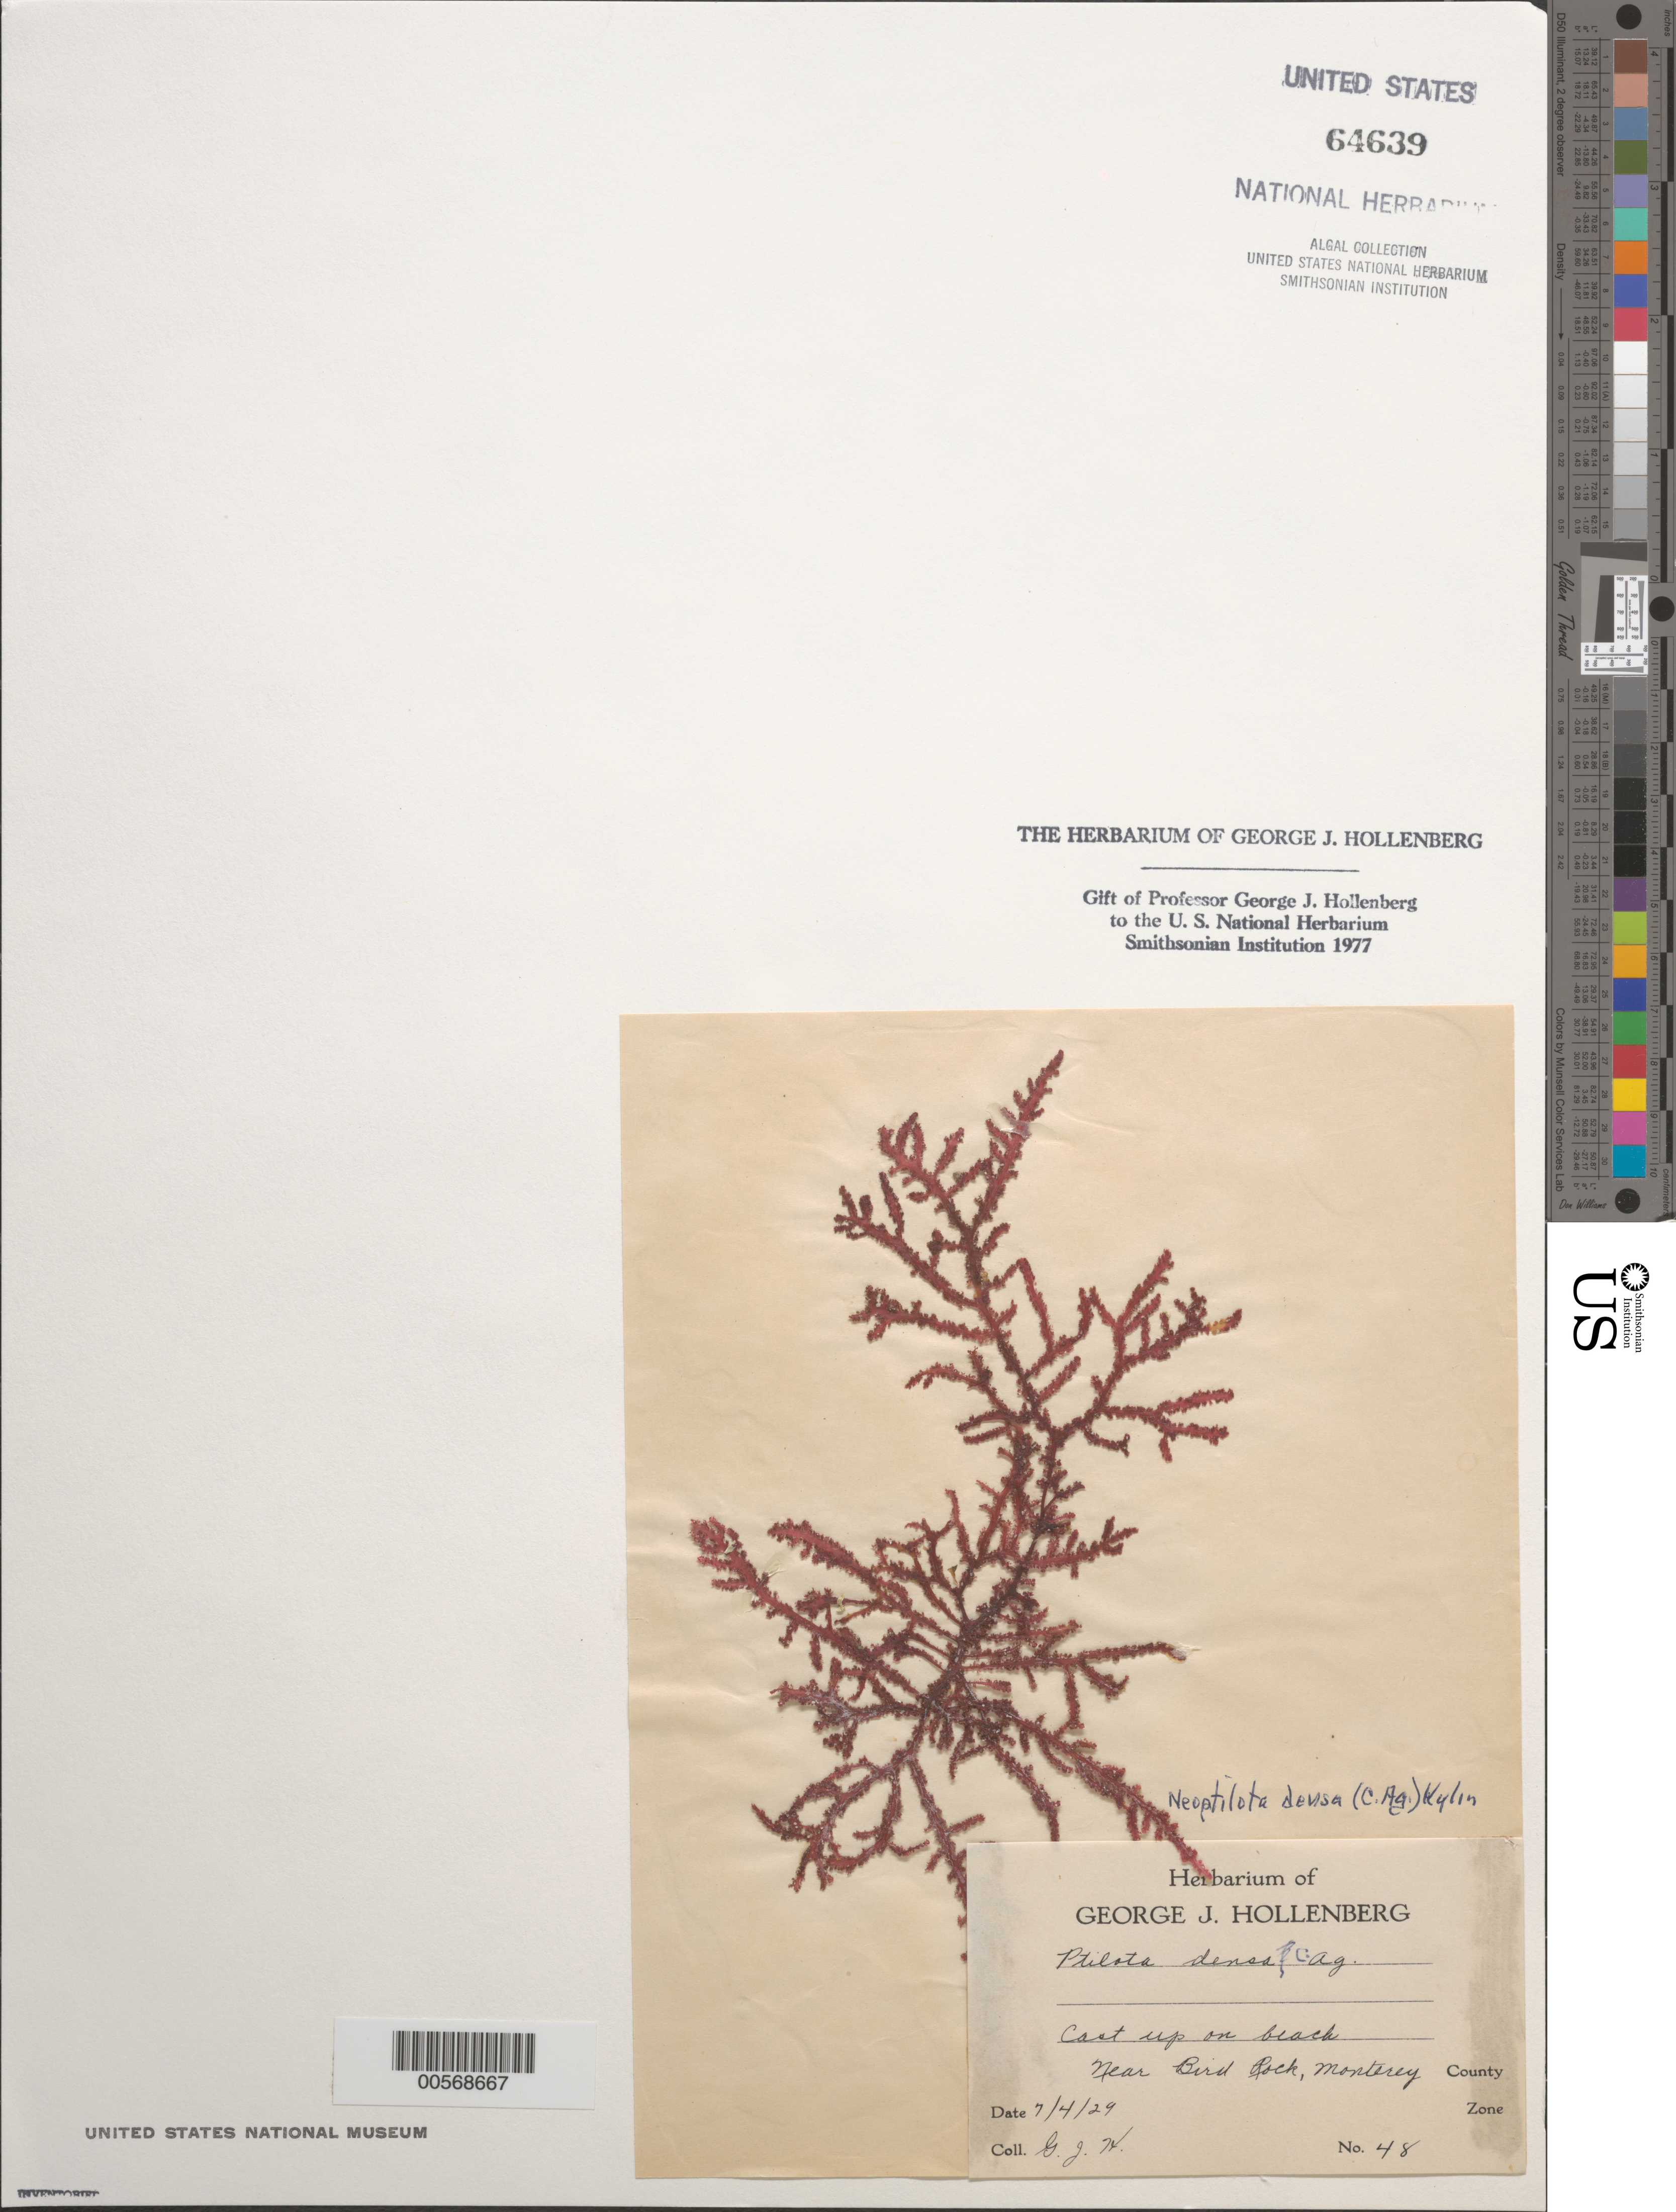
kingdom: Plantae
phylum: Rhodophyta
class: Florideophyceae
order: Ceramiales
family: Wrangeliaceae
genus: Ptilota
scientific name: Ptilota densa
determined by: Algae name updating Project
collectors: G. Hollenberg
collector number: GJH 48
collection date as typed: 04 Jul 1929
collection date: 1929-07-04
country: United States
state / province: California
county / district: Monterey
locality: Near Bird Rock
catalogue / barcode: US 64639